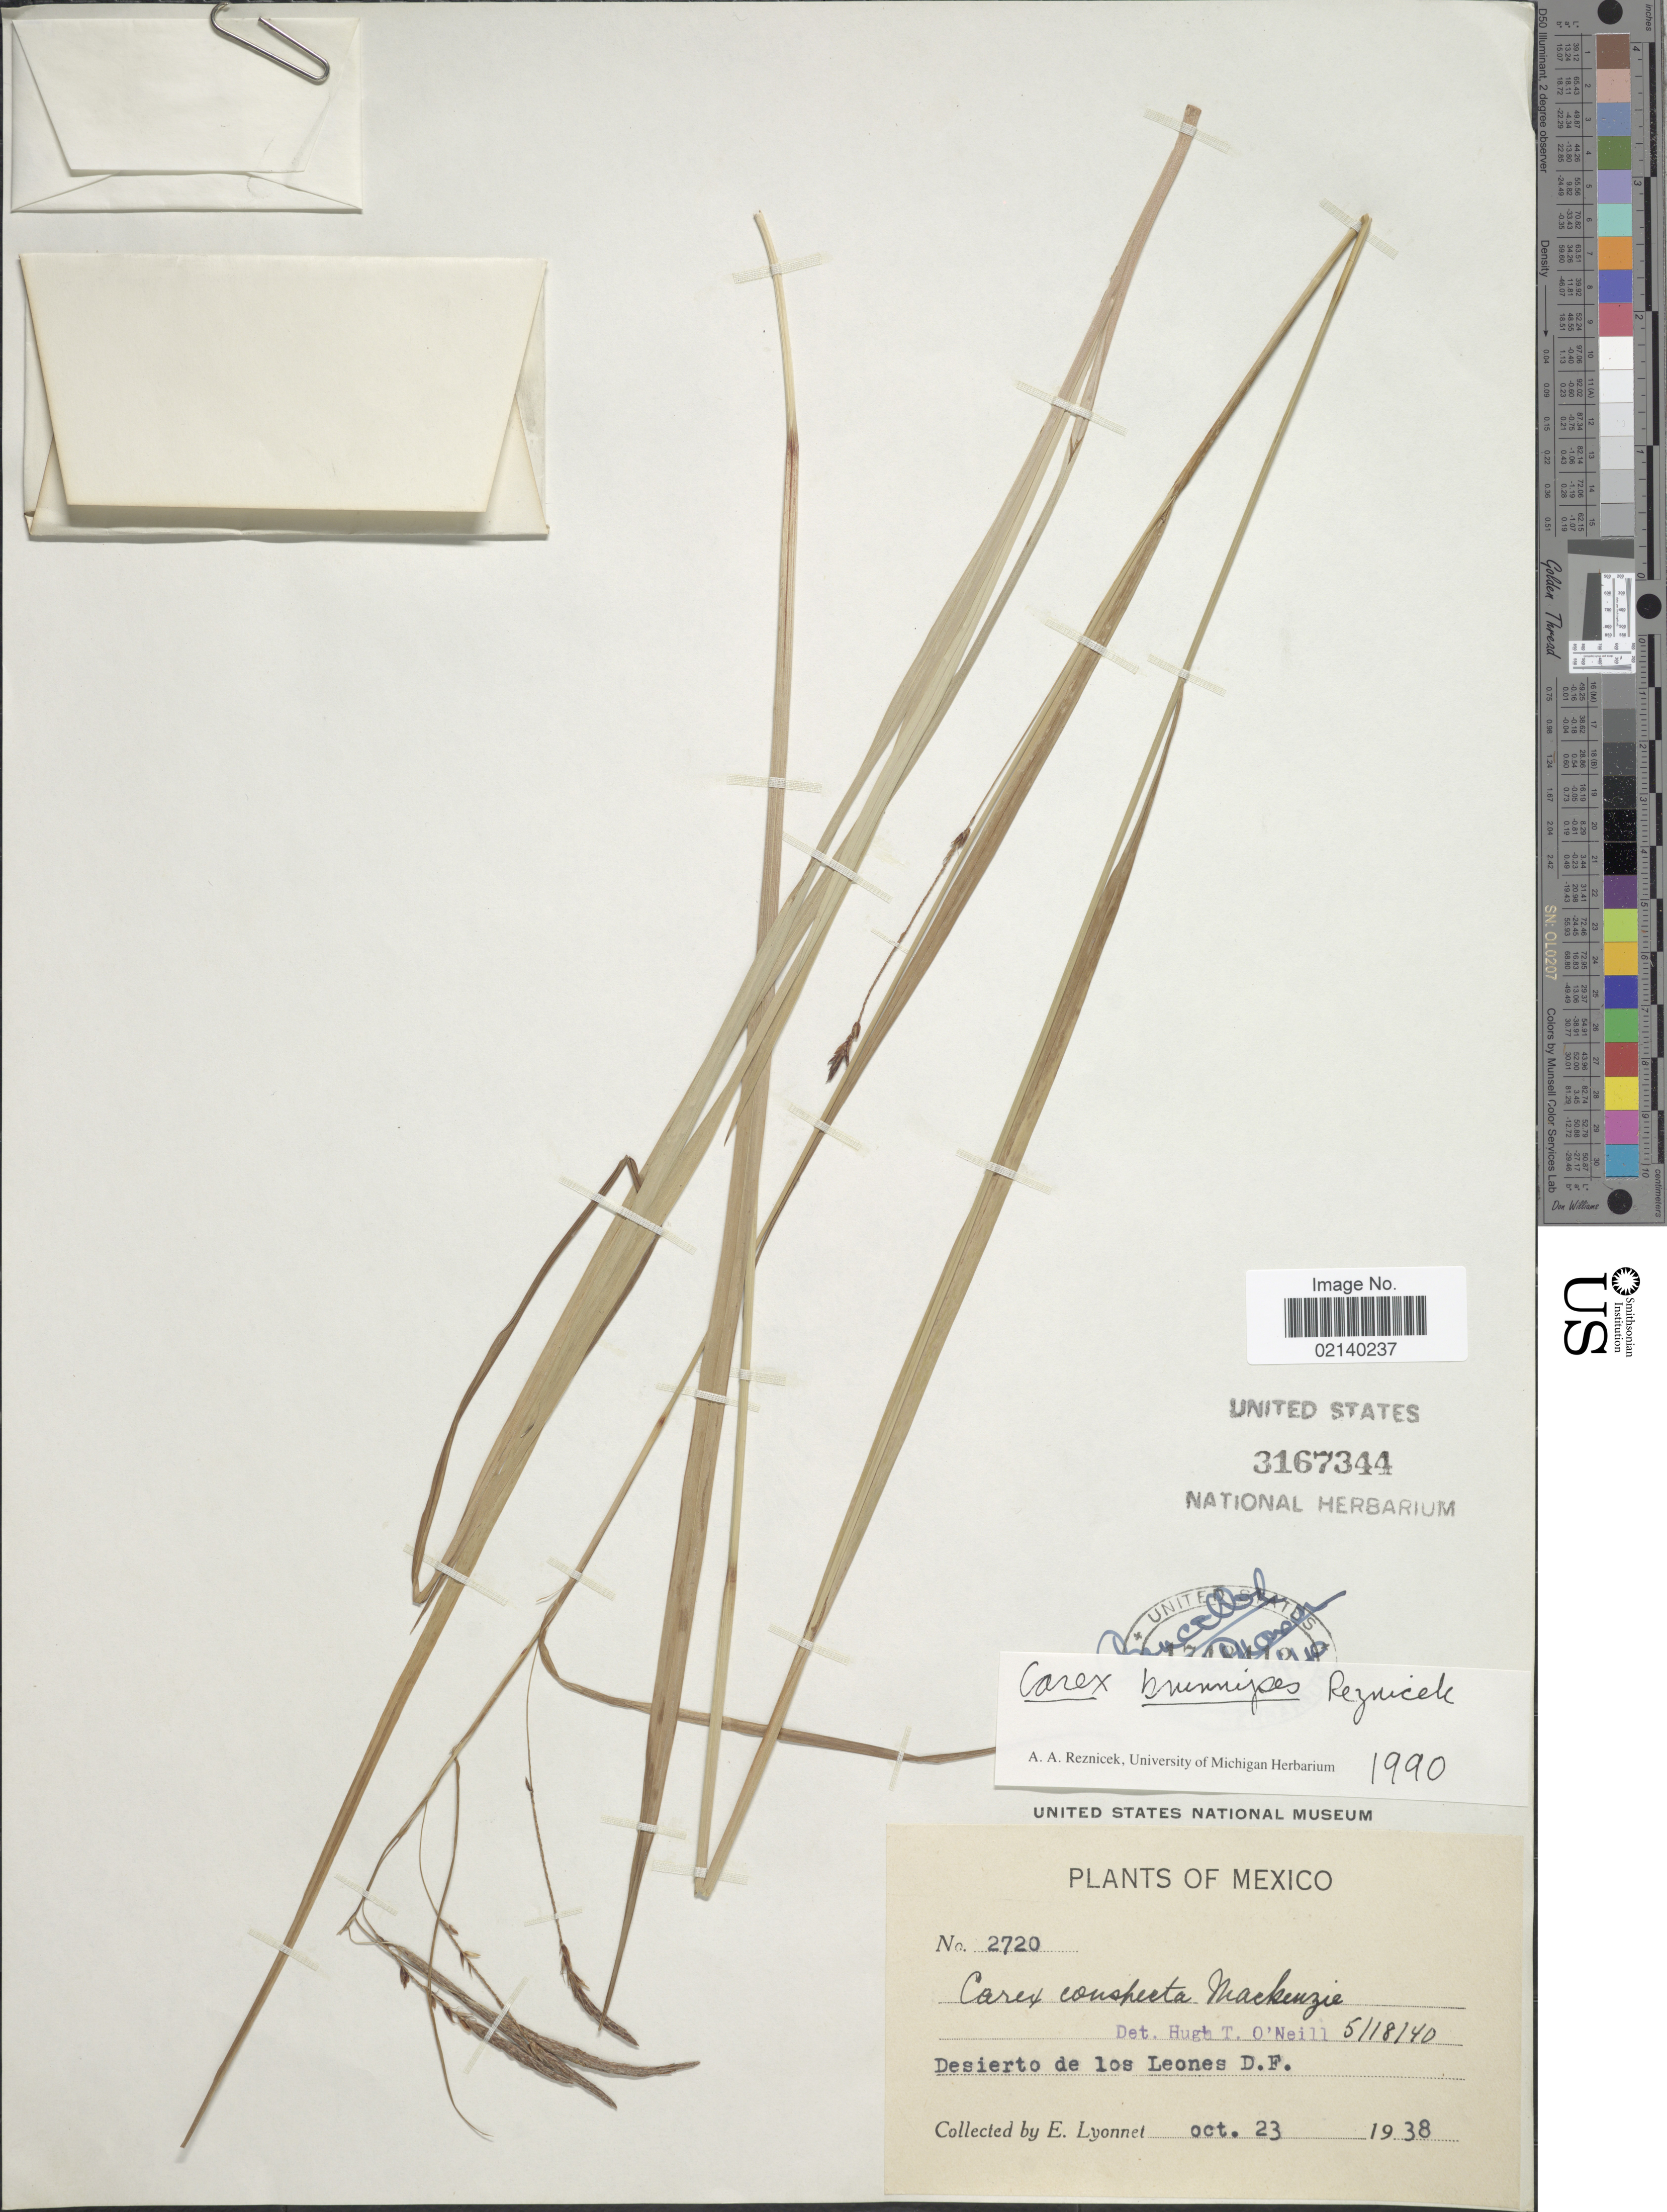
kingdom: Plantae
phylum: Tracheophyta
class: Liliopsida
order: Poales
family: Cyperaceae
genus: Carex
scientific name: Carex brunnipes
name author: Reznicek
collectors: E. Lyonnet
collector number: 2720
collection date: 1938-10-23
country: Mexico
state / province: Distrito Federal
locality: Desierto de los Leones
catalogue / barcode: US 3167344